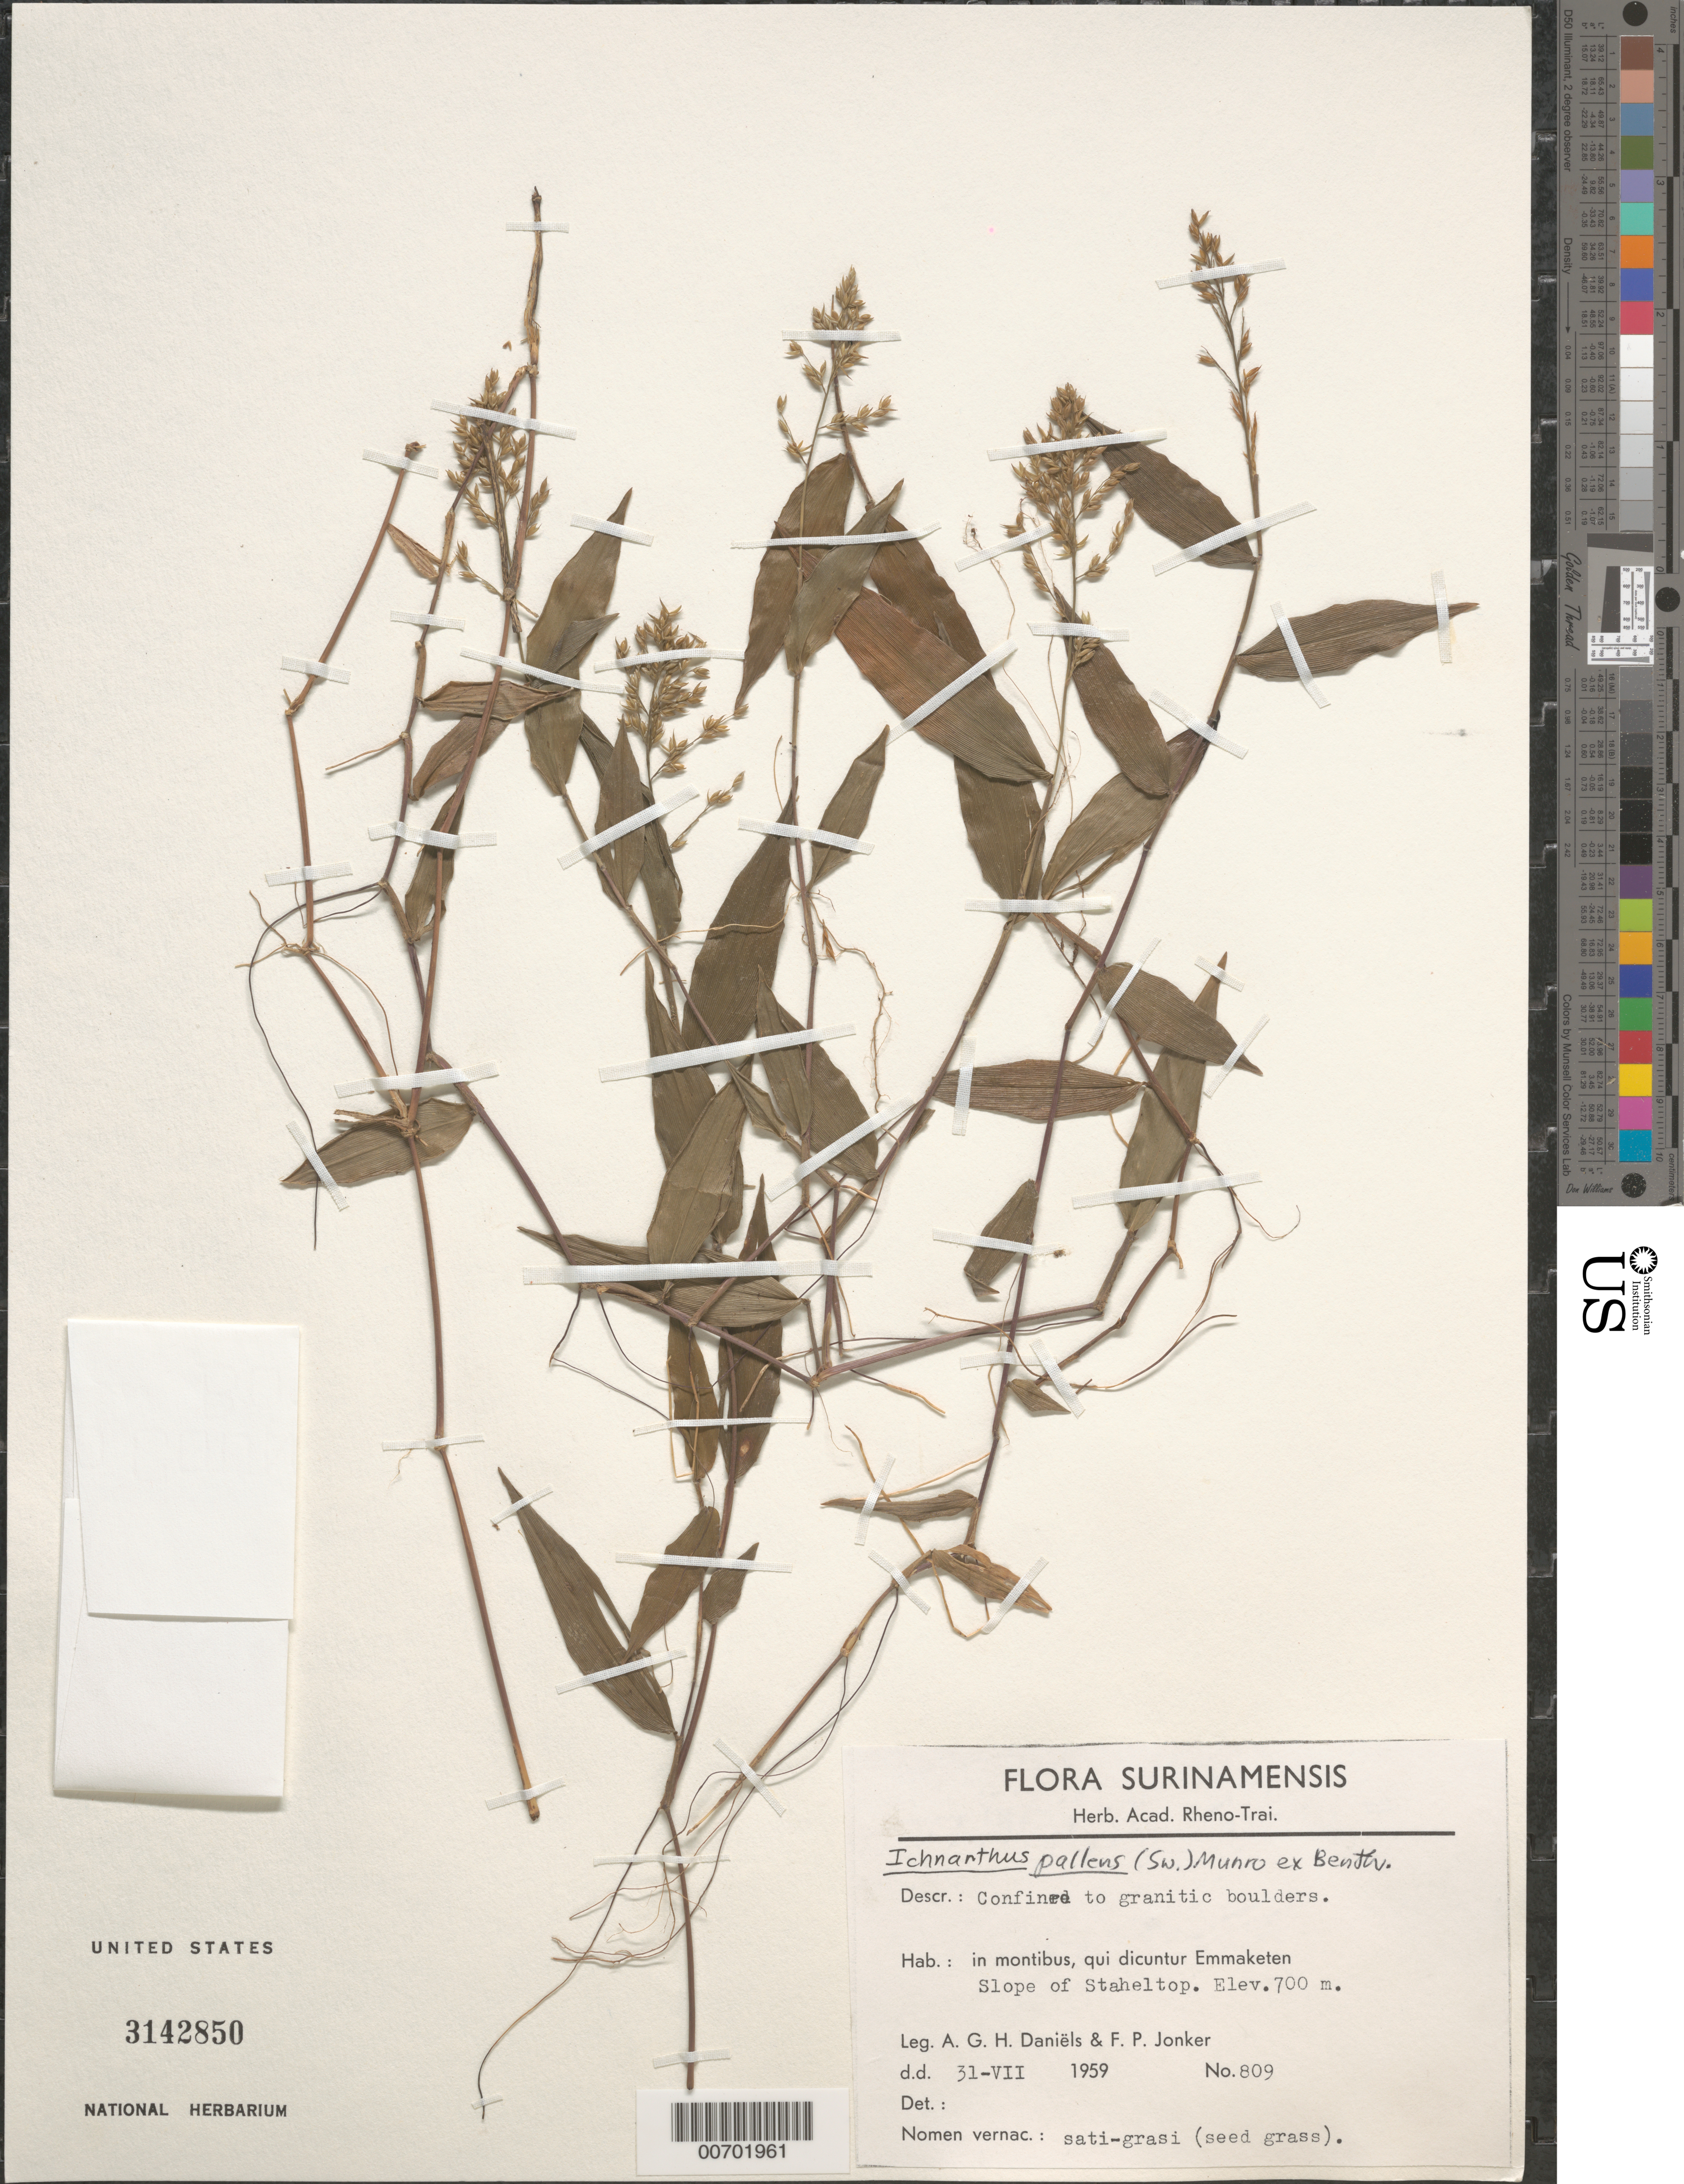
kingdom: Plantae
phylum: Tracheophyta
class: Liliopsida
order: Poales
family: Poaceae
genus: Ichnanthus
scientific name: Ichnanthus pallens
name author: (Sw.) Munro ex Benth.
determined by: Judziewicz, E. J.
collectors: A. Daniëls & F. P. Jonker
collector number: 809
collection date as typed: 31-Jul-59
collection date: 1959-07-31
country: Suriname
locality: Mt. Staheltop, slope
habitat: Confined to granitic boulders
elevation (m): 700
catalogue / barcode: US 3142850